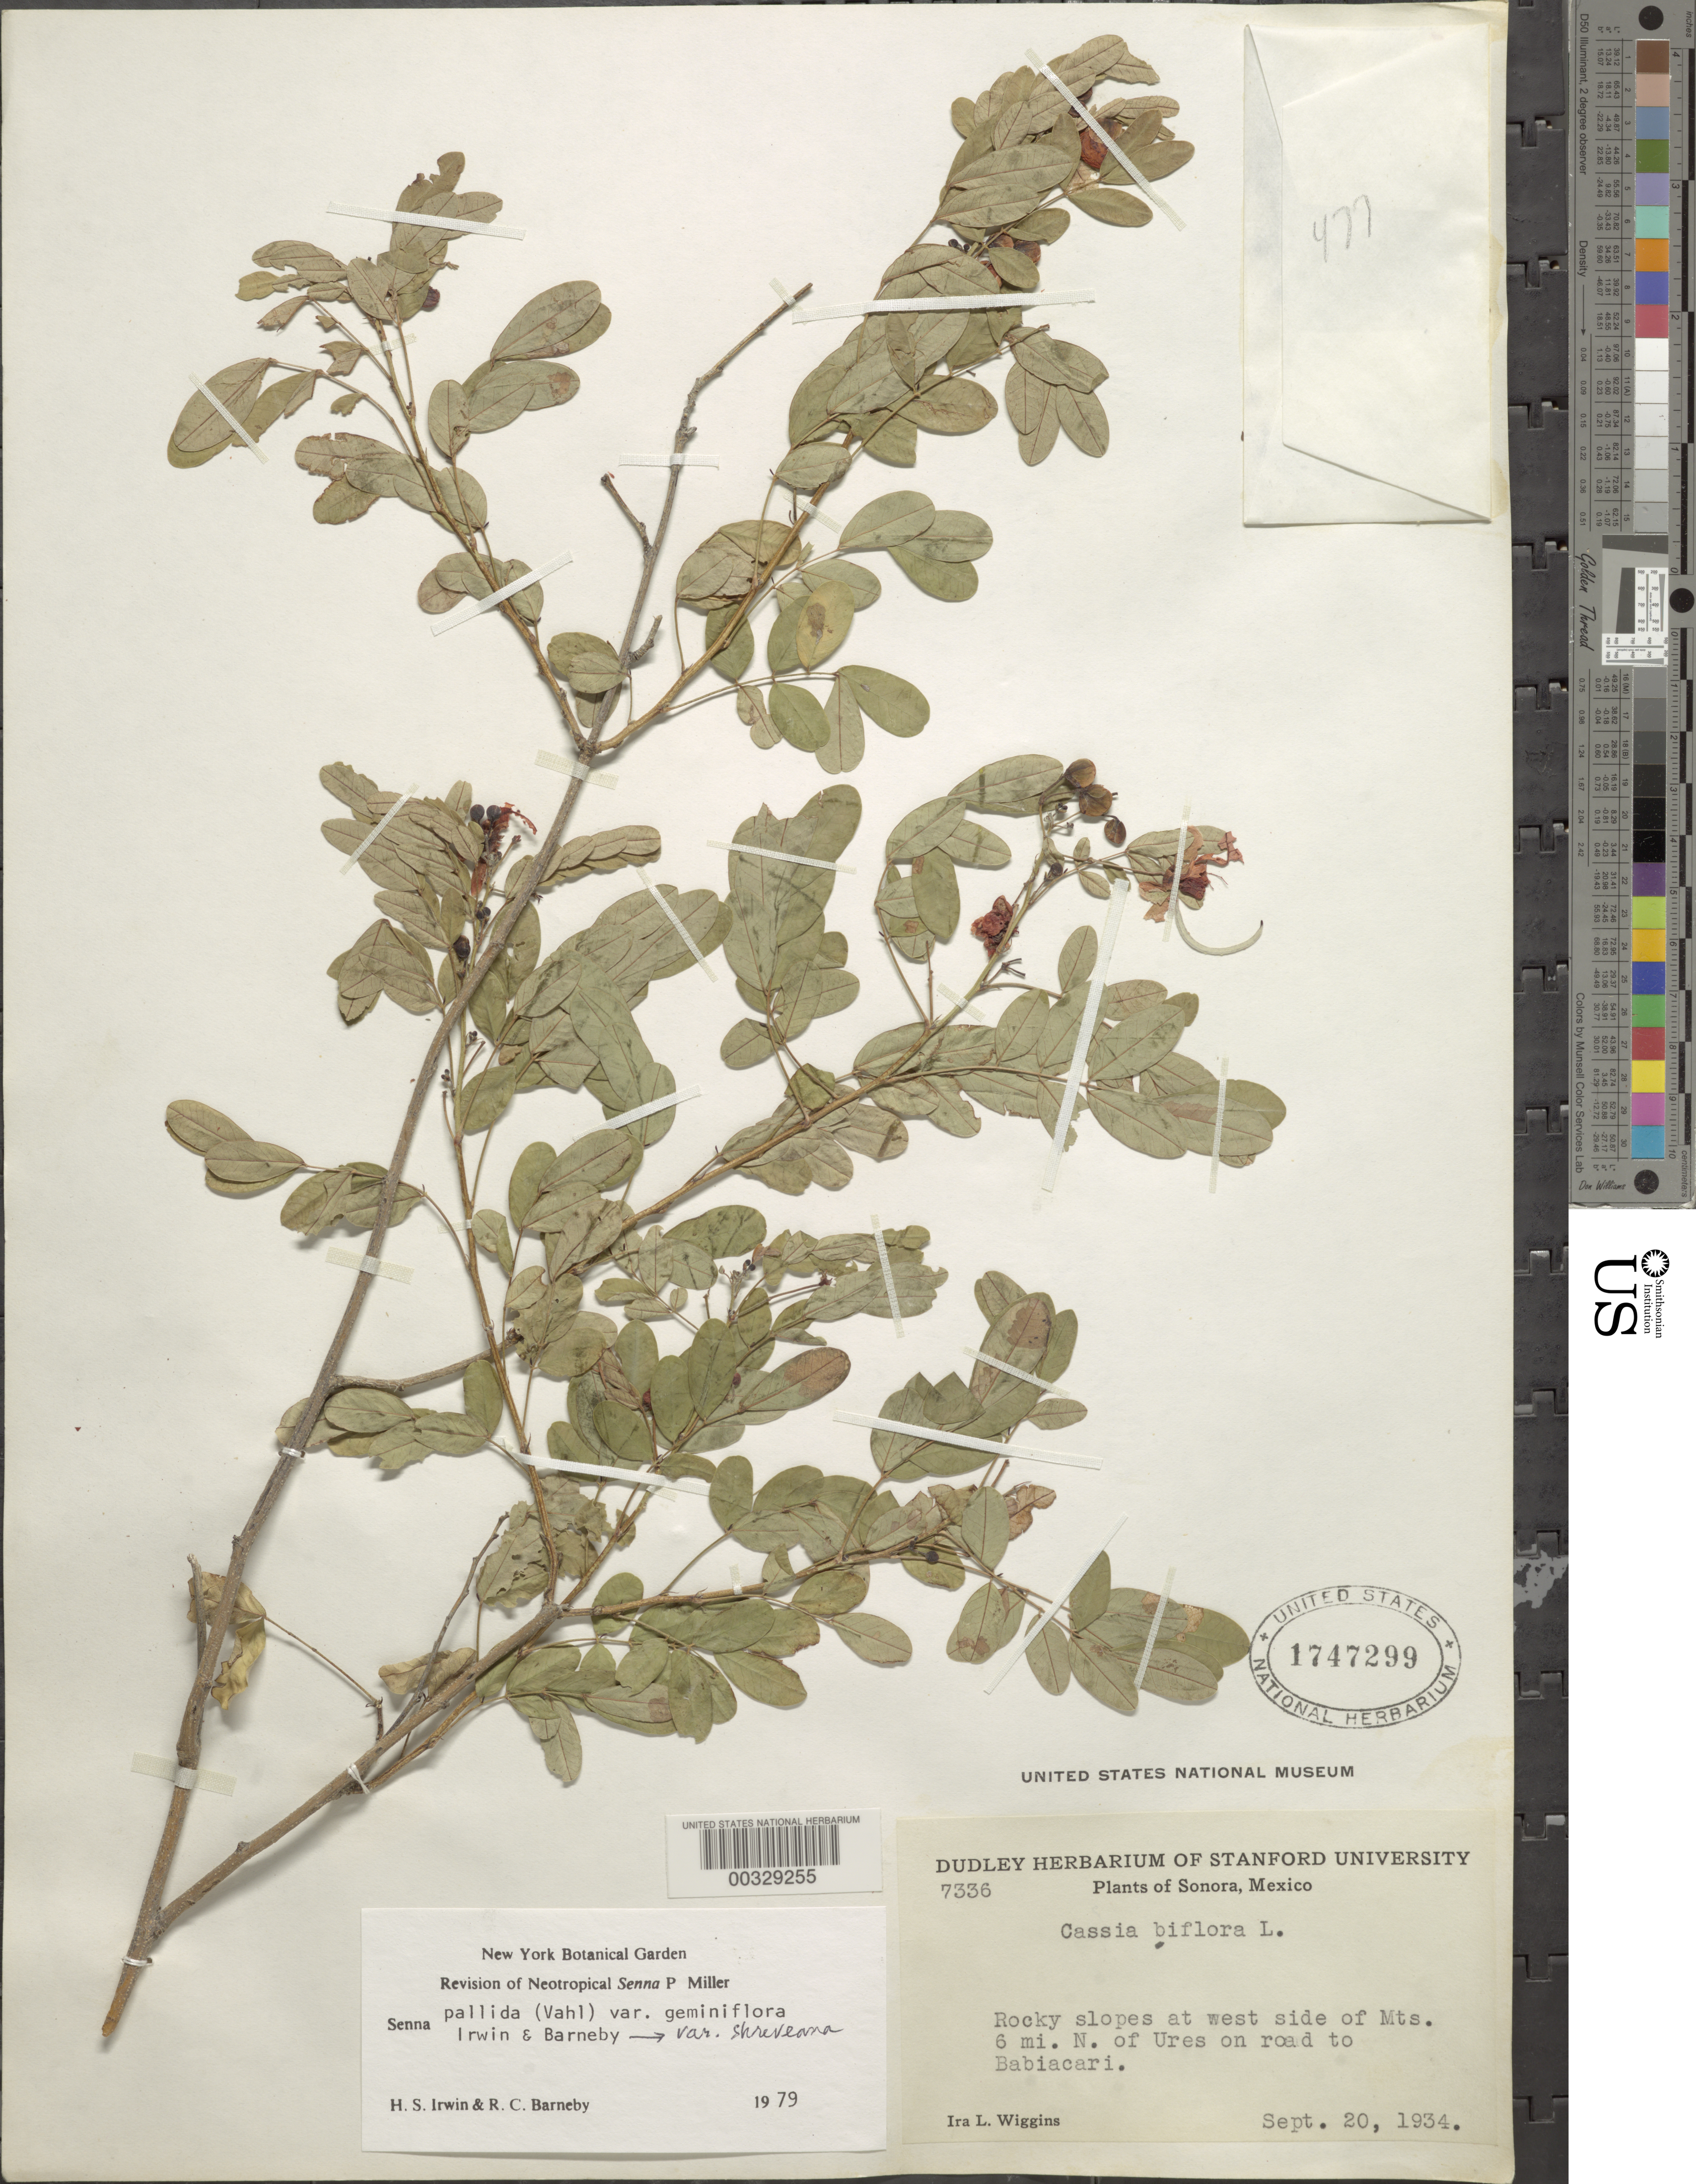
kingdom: Plantae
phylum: Tracheophyta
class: Magnoliopsida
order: Fabales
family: Fabaceae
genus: Senna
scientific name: Senna pallida var. geminiflora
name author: H.S. Irwin & Barneby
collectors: I. L. Wiggins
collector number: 7336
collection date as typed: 20 Sep 1934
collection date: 1934-09-20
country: Mexico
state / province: Sonora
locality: At w side of mts.; 6 mi N of ures on road to babiacari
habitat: Rocky slopes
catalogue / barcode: US 1747299